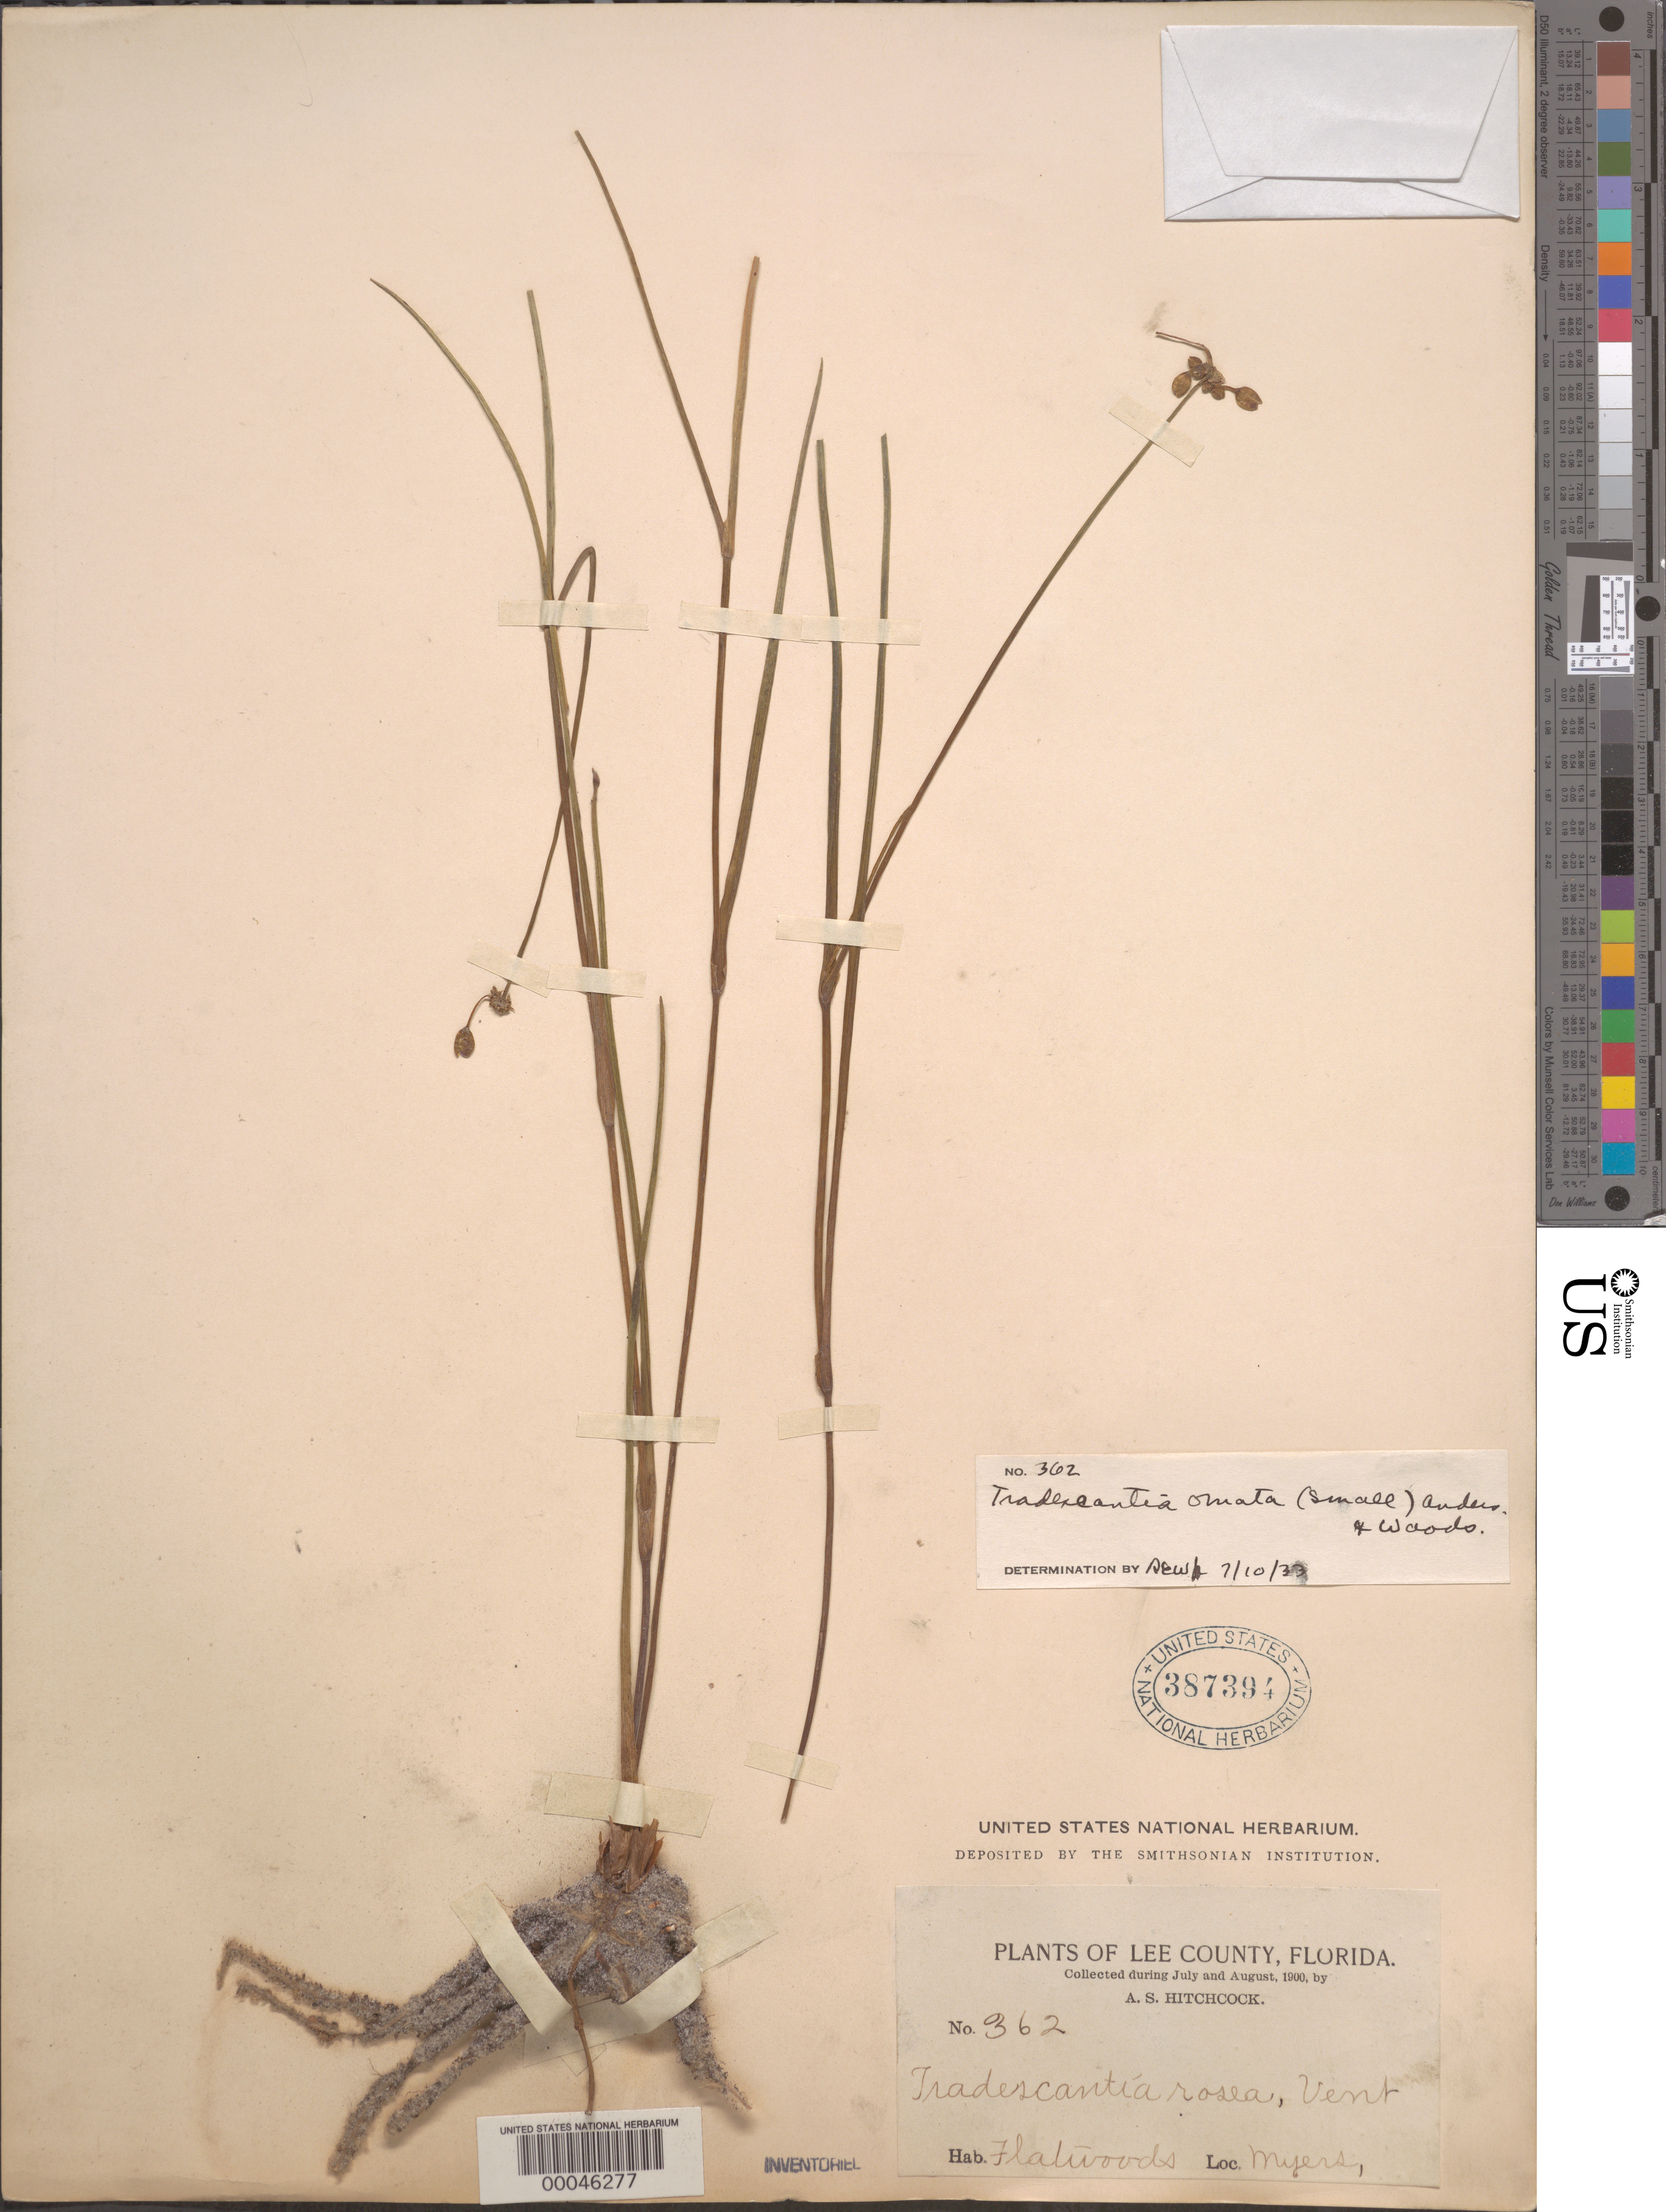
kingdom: Plantae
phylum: Tracheophyta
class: Liliopsida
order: Commelinales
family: Commelinaceae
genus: Cuthbertia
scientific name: Cuthbertia ornata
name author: Small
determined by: Strong, Mark T., (BOT), Smithsonian Institution - National Museum of Natural History (UNITED STATES)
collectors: A. S. Hitchcock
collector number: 362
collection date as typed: Jul 1900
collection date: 1900-07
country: United States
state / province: Florida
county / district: Lee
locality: Myers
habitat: Flatwoods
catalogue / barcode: US 387394